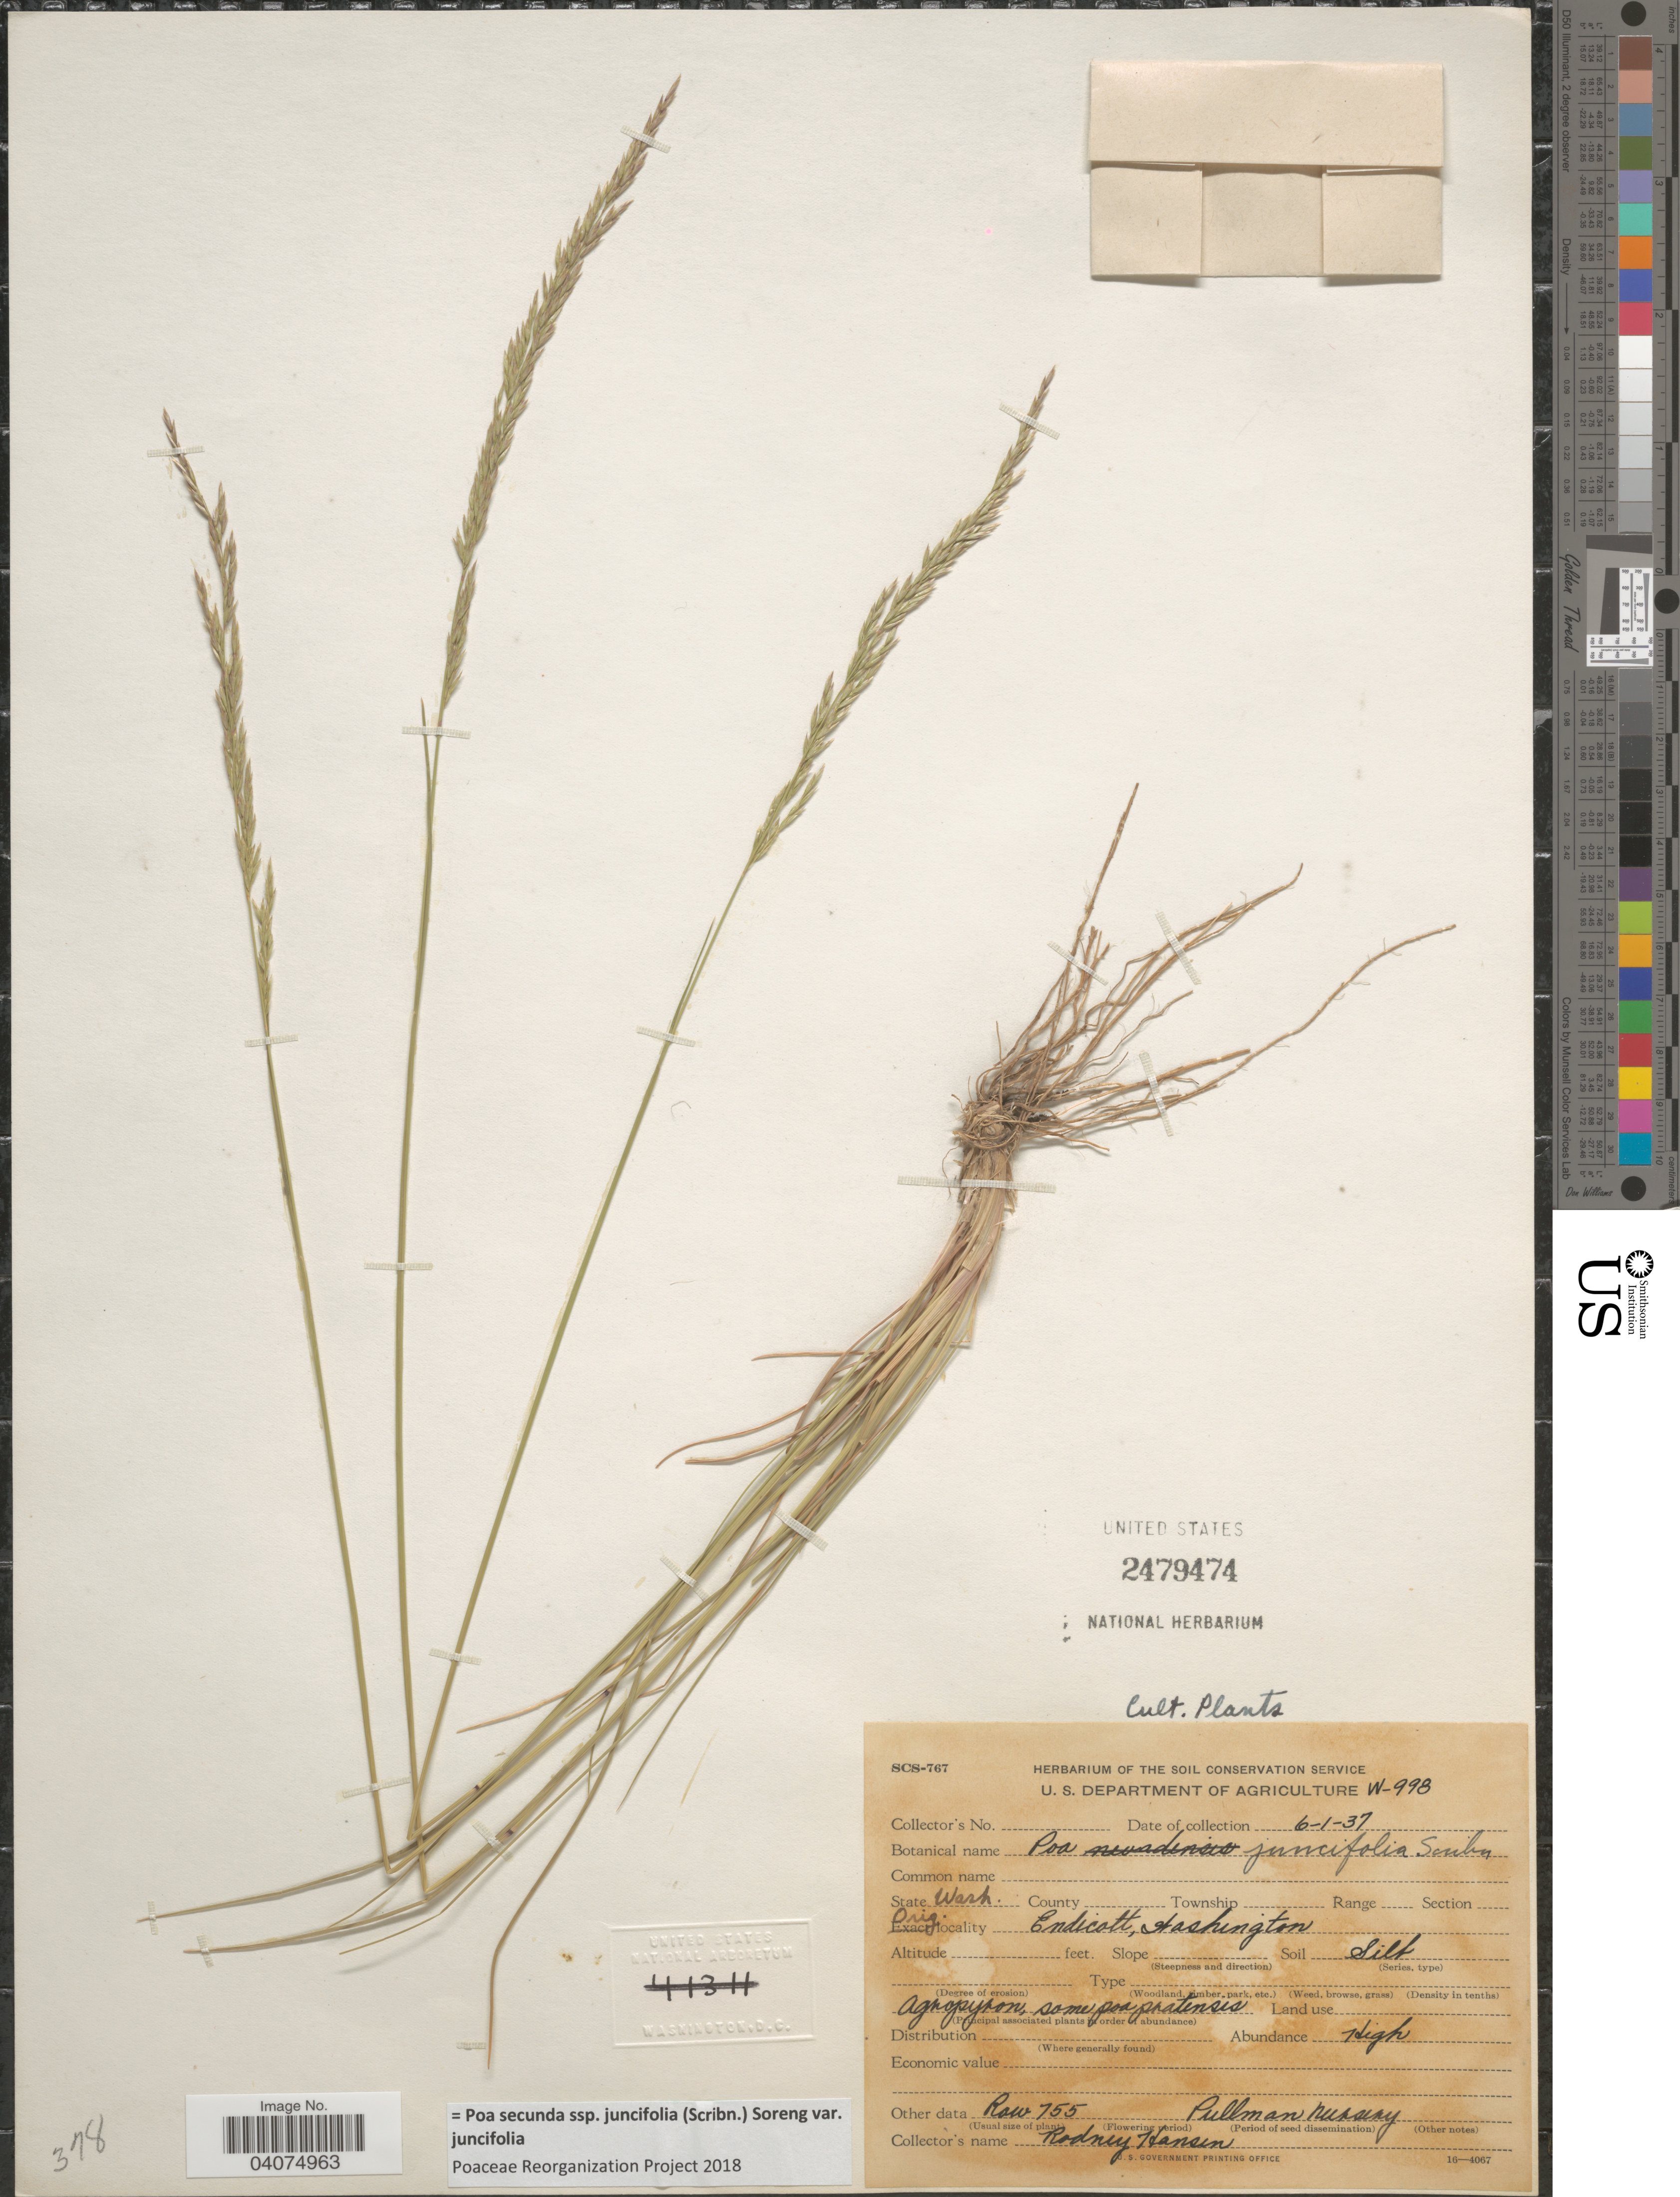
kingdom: Plantae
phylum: Tracheophyta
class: Liliopsida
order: Poales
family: Poaceae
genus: Poa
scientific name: Poa secunda subsp. juncifolia var. juncifolia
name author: (Scribn.) Soreng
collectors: R. Hansen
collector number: W-998?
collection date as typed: Transcribed d/m/y: 1/6/37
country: United States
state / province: Washington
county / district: Whitman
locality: Row 755 Pullman Nursery.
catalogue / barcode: US 2479474